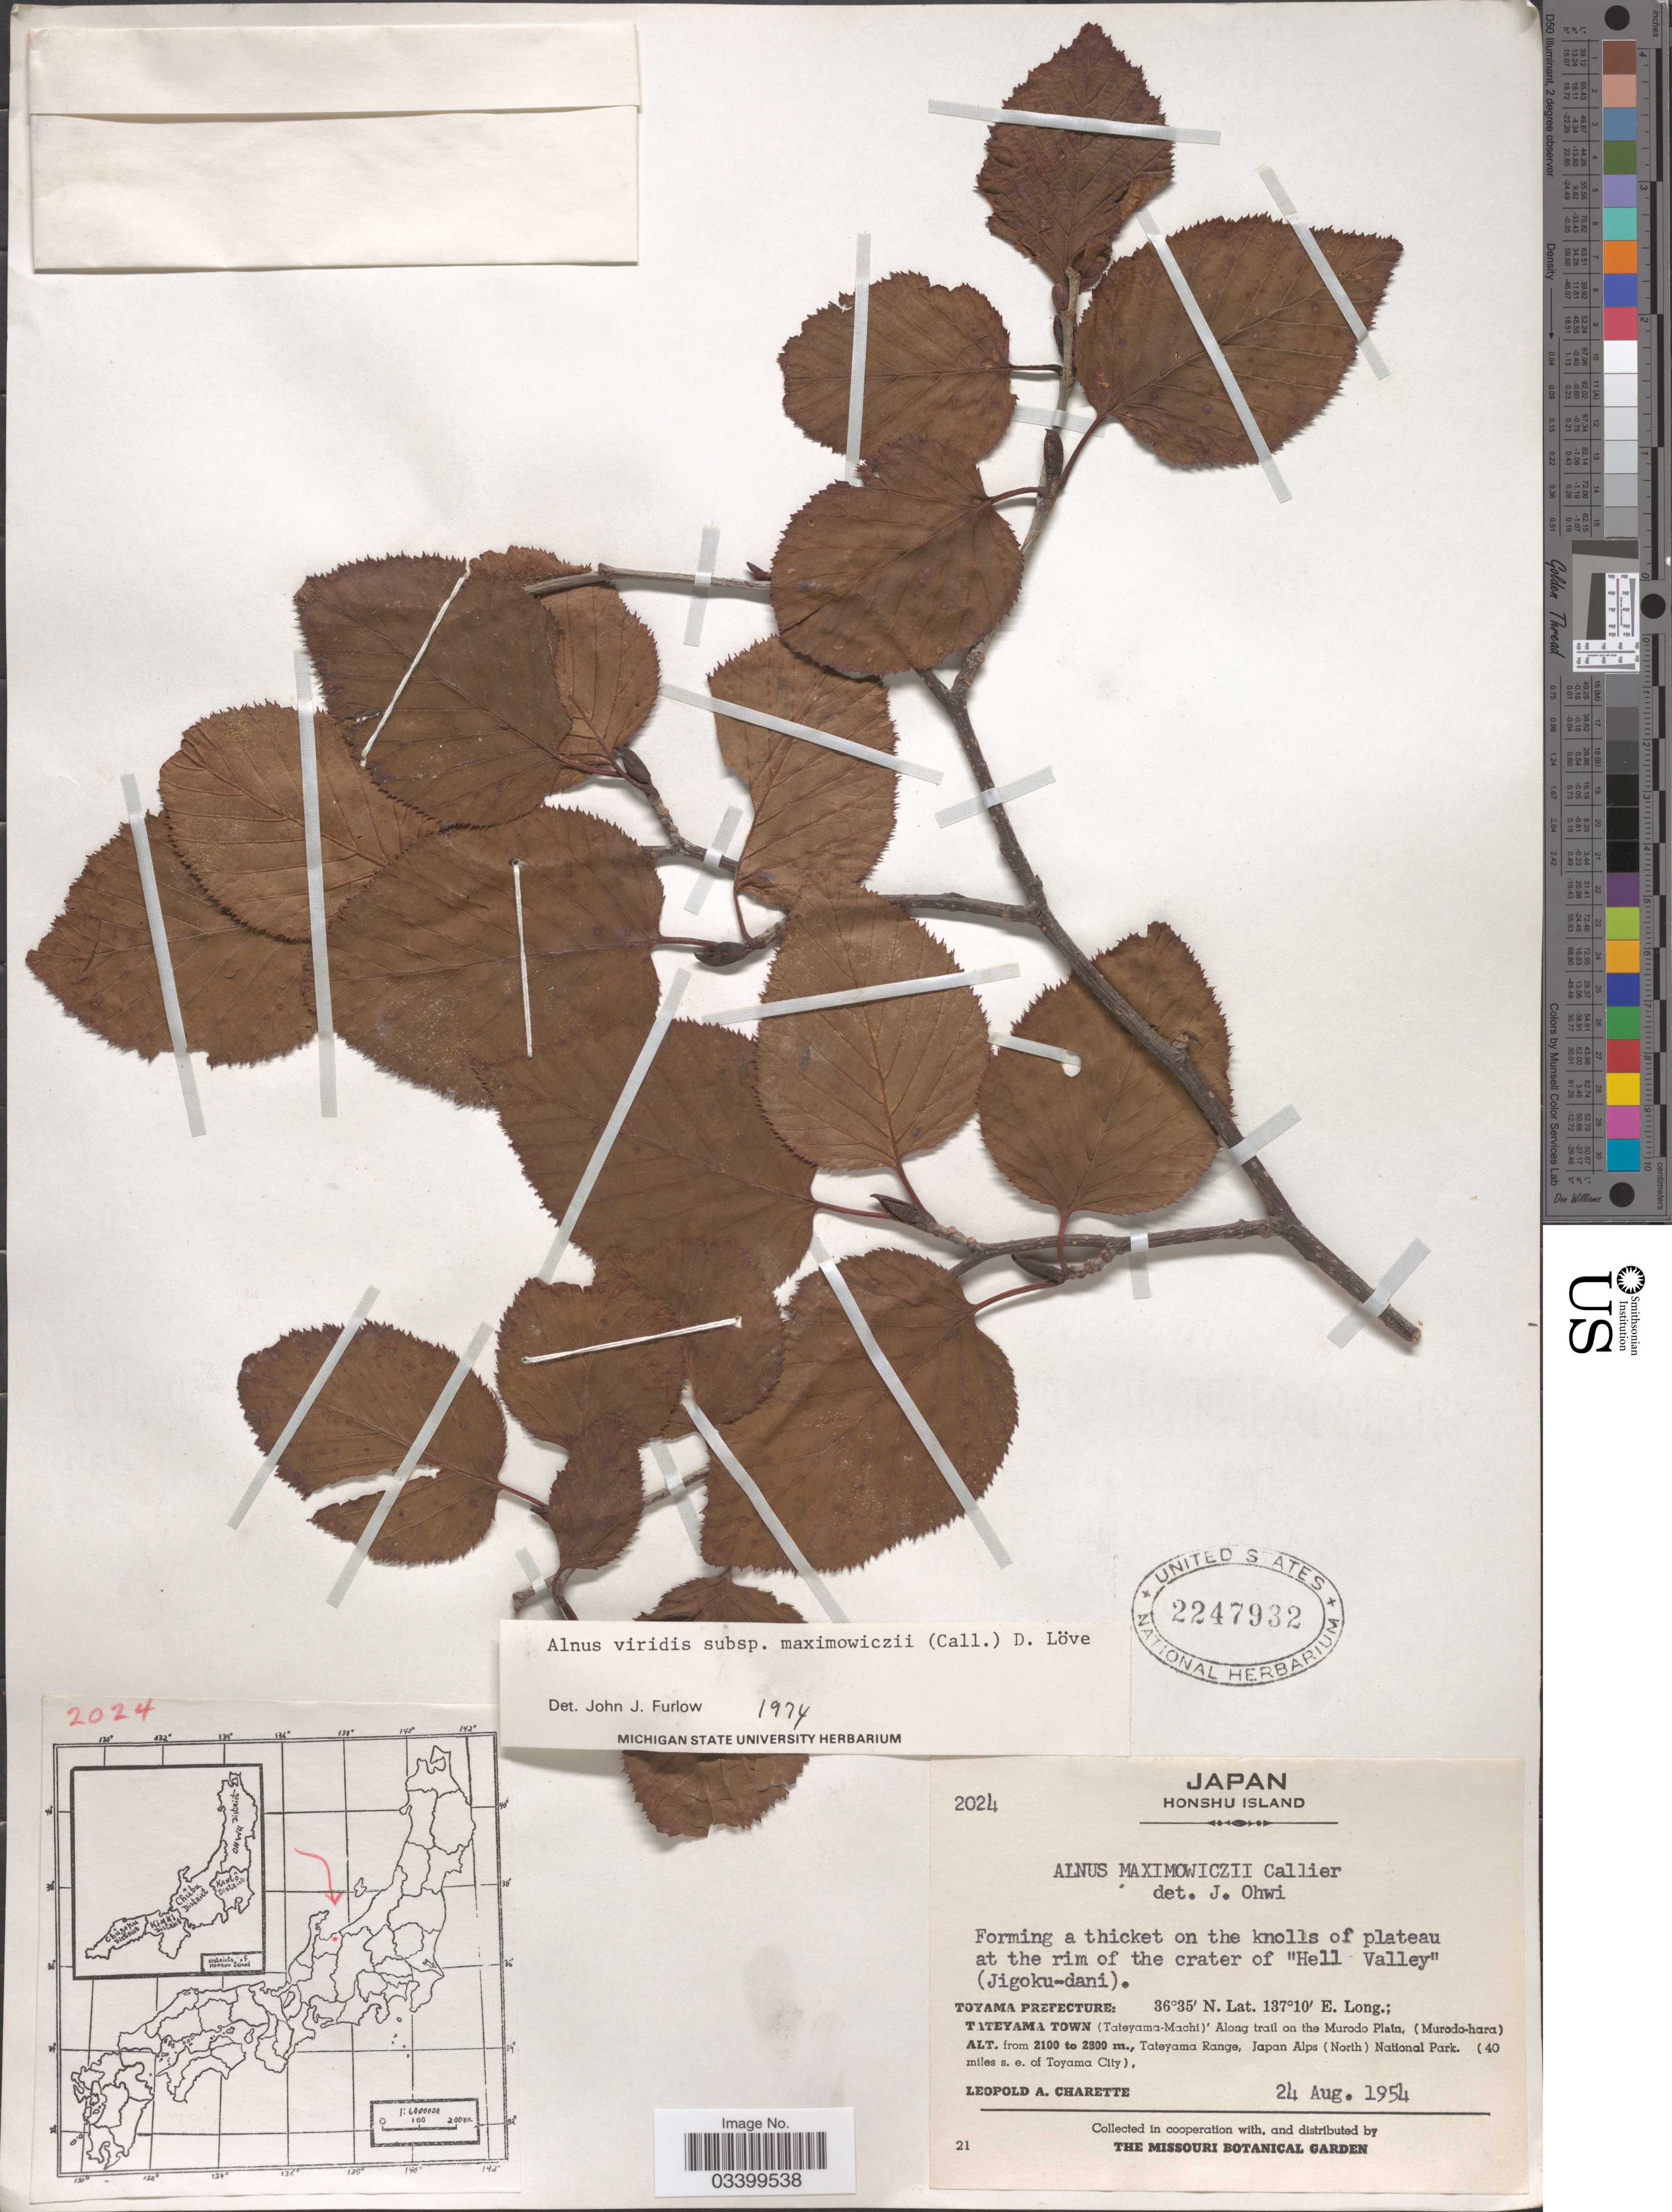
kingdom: Plantae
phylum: Tracheophyta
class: Magnoliopsida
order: Fagales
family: Betulaceae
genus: Alnus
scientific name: Alnus maximowiczii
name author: Callier ex C.K. Schneid.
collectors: L. A. Charette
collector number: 2024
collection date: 1954-08-24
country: Japan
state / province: Toyama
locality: Honshu Island. Forming a thicket on the knolls of plateau at the rim of the crater of "Hell Valley" (Jigoku-dani). Toyama Prefecture: Tateyama Town (Tateyami-Machi) Along trail on the Murodo Plain, (Murodo-hara), Tateyama Range, Japan Alps (North) National Park. (40 miles s.e. of Toyama City).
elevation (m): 2100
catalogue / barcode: US 2247932